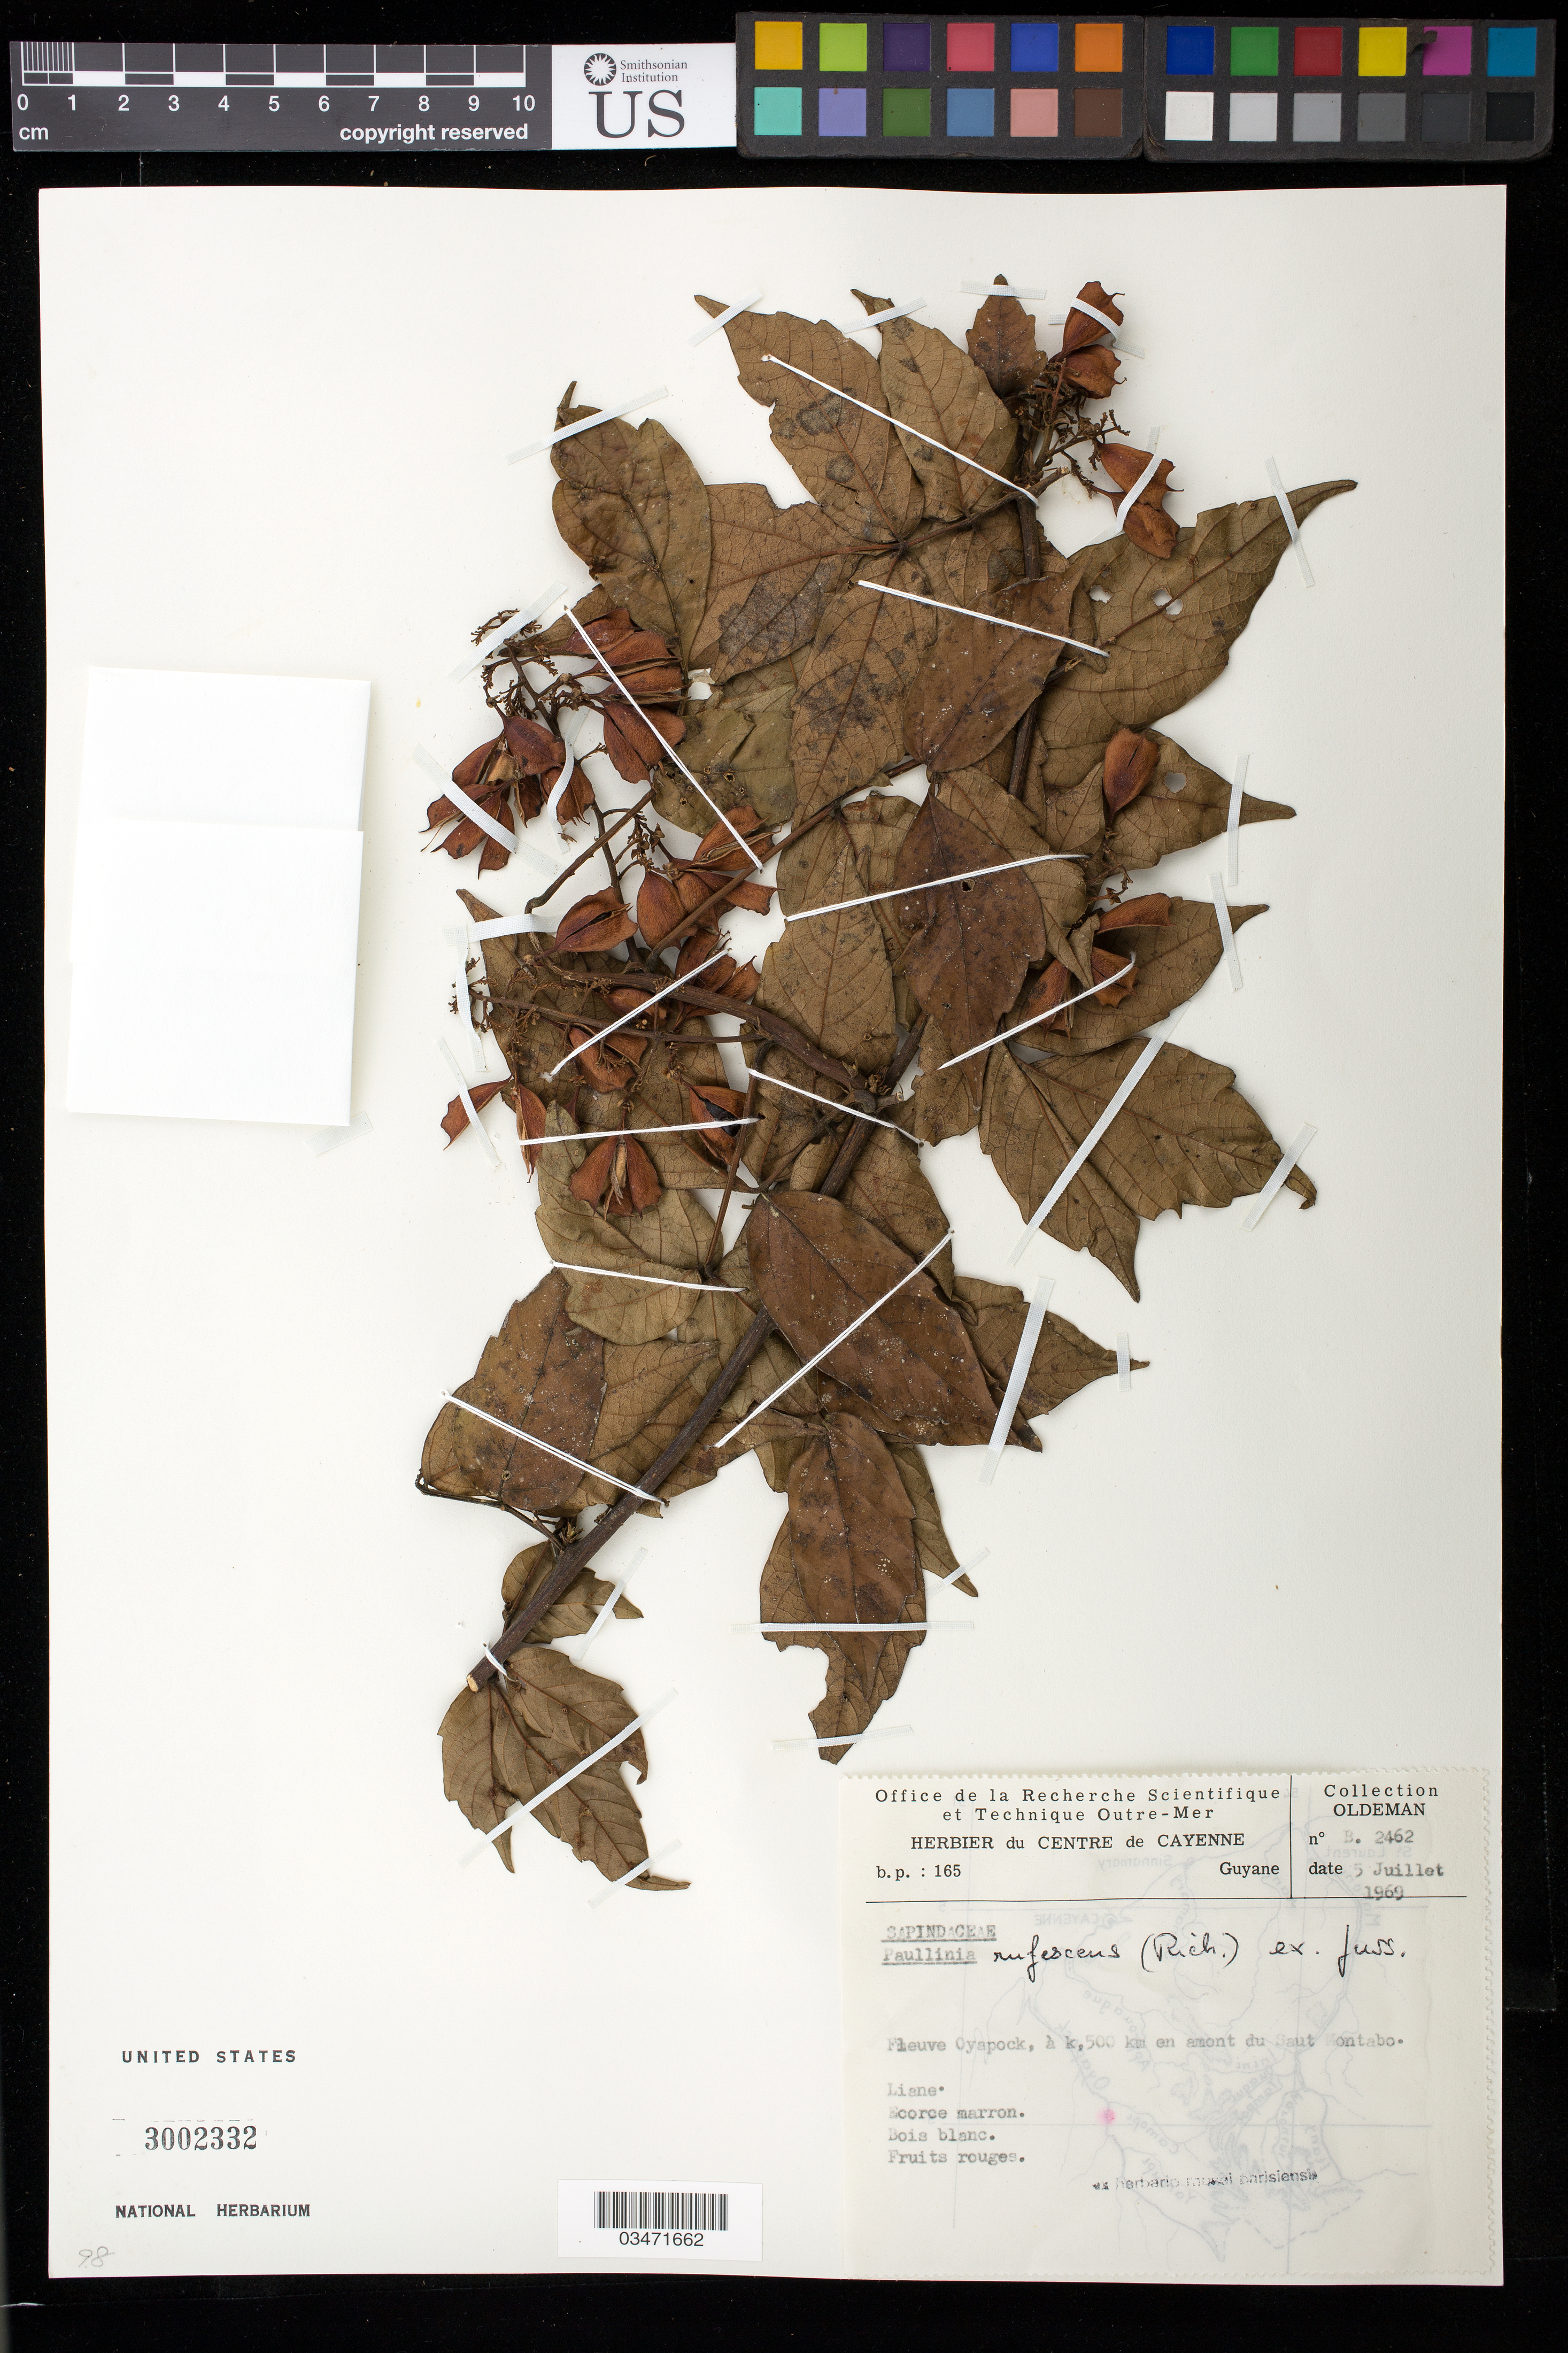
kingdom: Plantae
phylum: Tracheophyta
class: Magnoliopsida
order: Sapindales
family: Sapindaceae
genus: Paullinia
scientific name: Paullinia caloptera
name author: Radlk.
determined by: Acevedo-Rodriguez, P., (US), Smithsonian Institution - National Museum of Natural History (UNITED STATES)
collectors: R. Oldeman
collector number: B. 2462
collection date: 1969-07-05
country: French Guiana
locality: Fleuve Oyapock, à k,500 [?] km en amont du Saut Montabo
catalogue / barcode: US 3002332